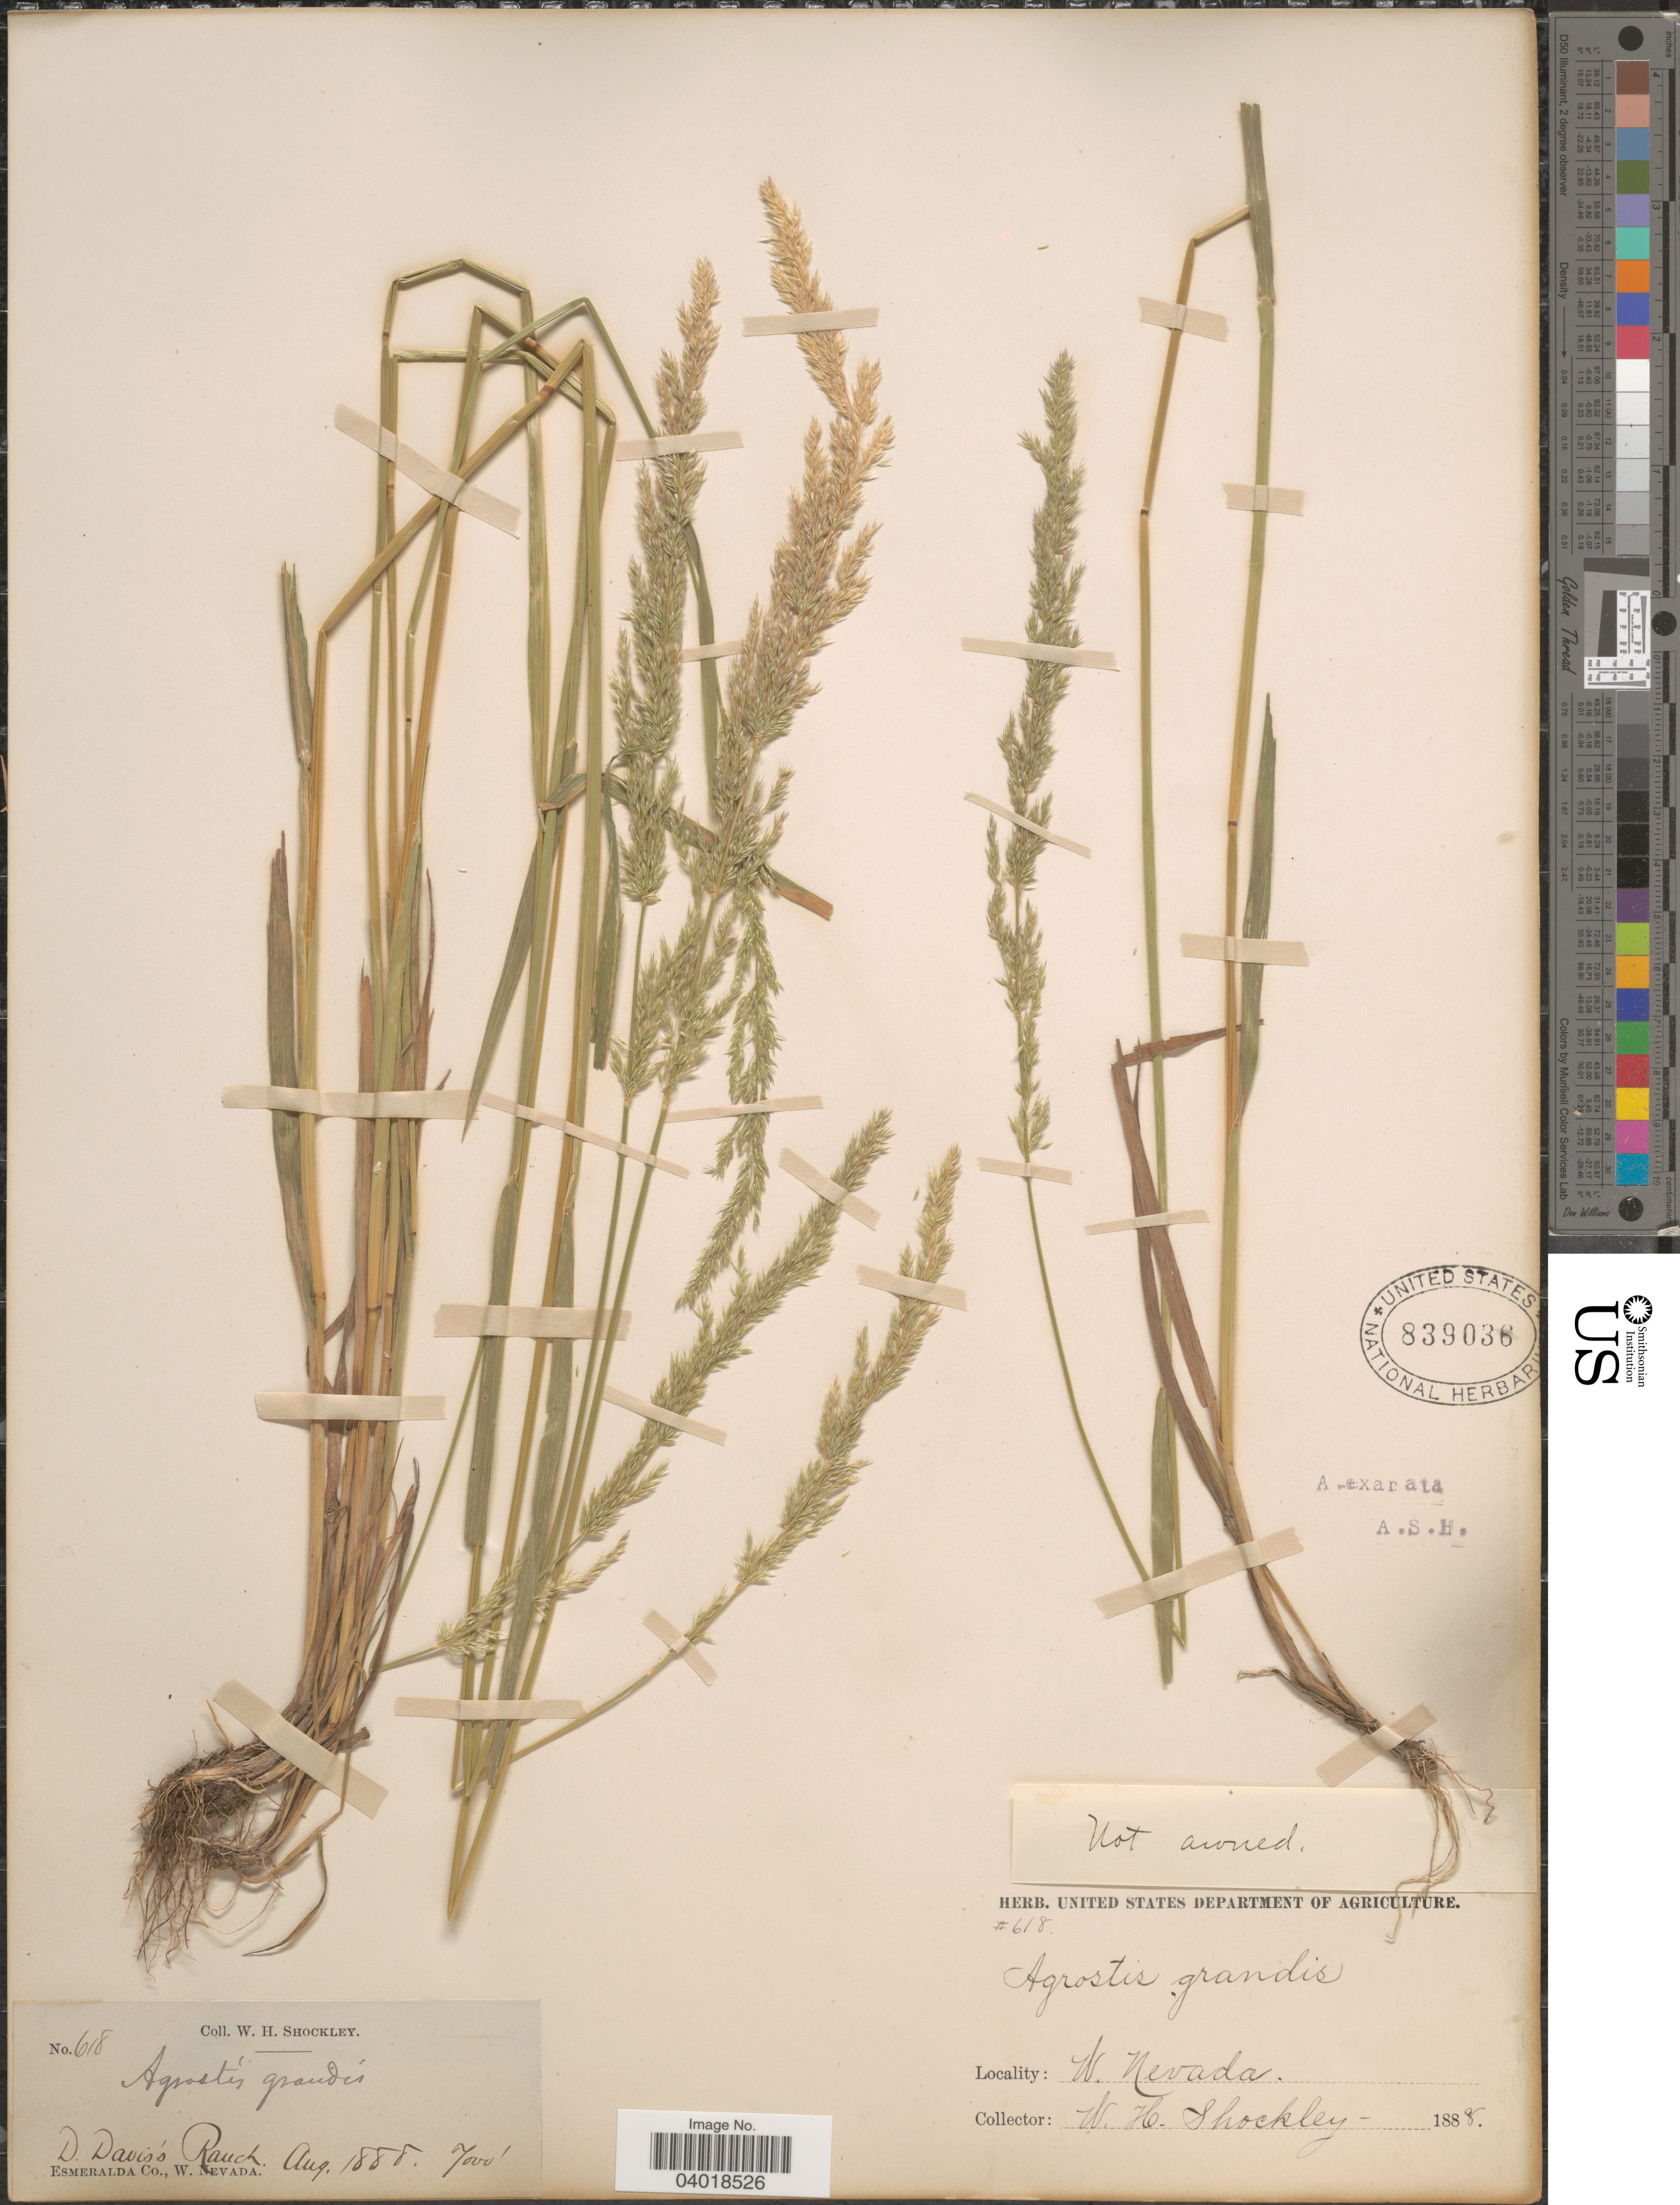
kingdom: Plantae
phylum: Tracheophyta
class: Liliopsida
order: Poales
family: Poaceae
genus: Agrostis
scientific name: Agrostis exarata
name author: Trin.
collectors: W. Shockley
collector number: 618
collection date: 1888-08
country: United States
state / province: Nevada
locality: D. Davis's Ranch. Esmeralda Co., W. Nevada.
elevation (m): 2134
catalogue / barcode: US 839036